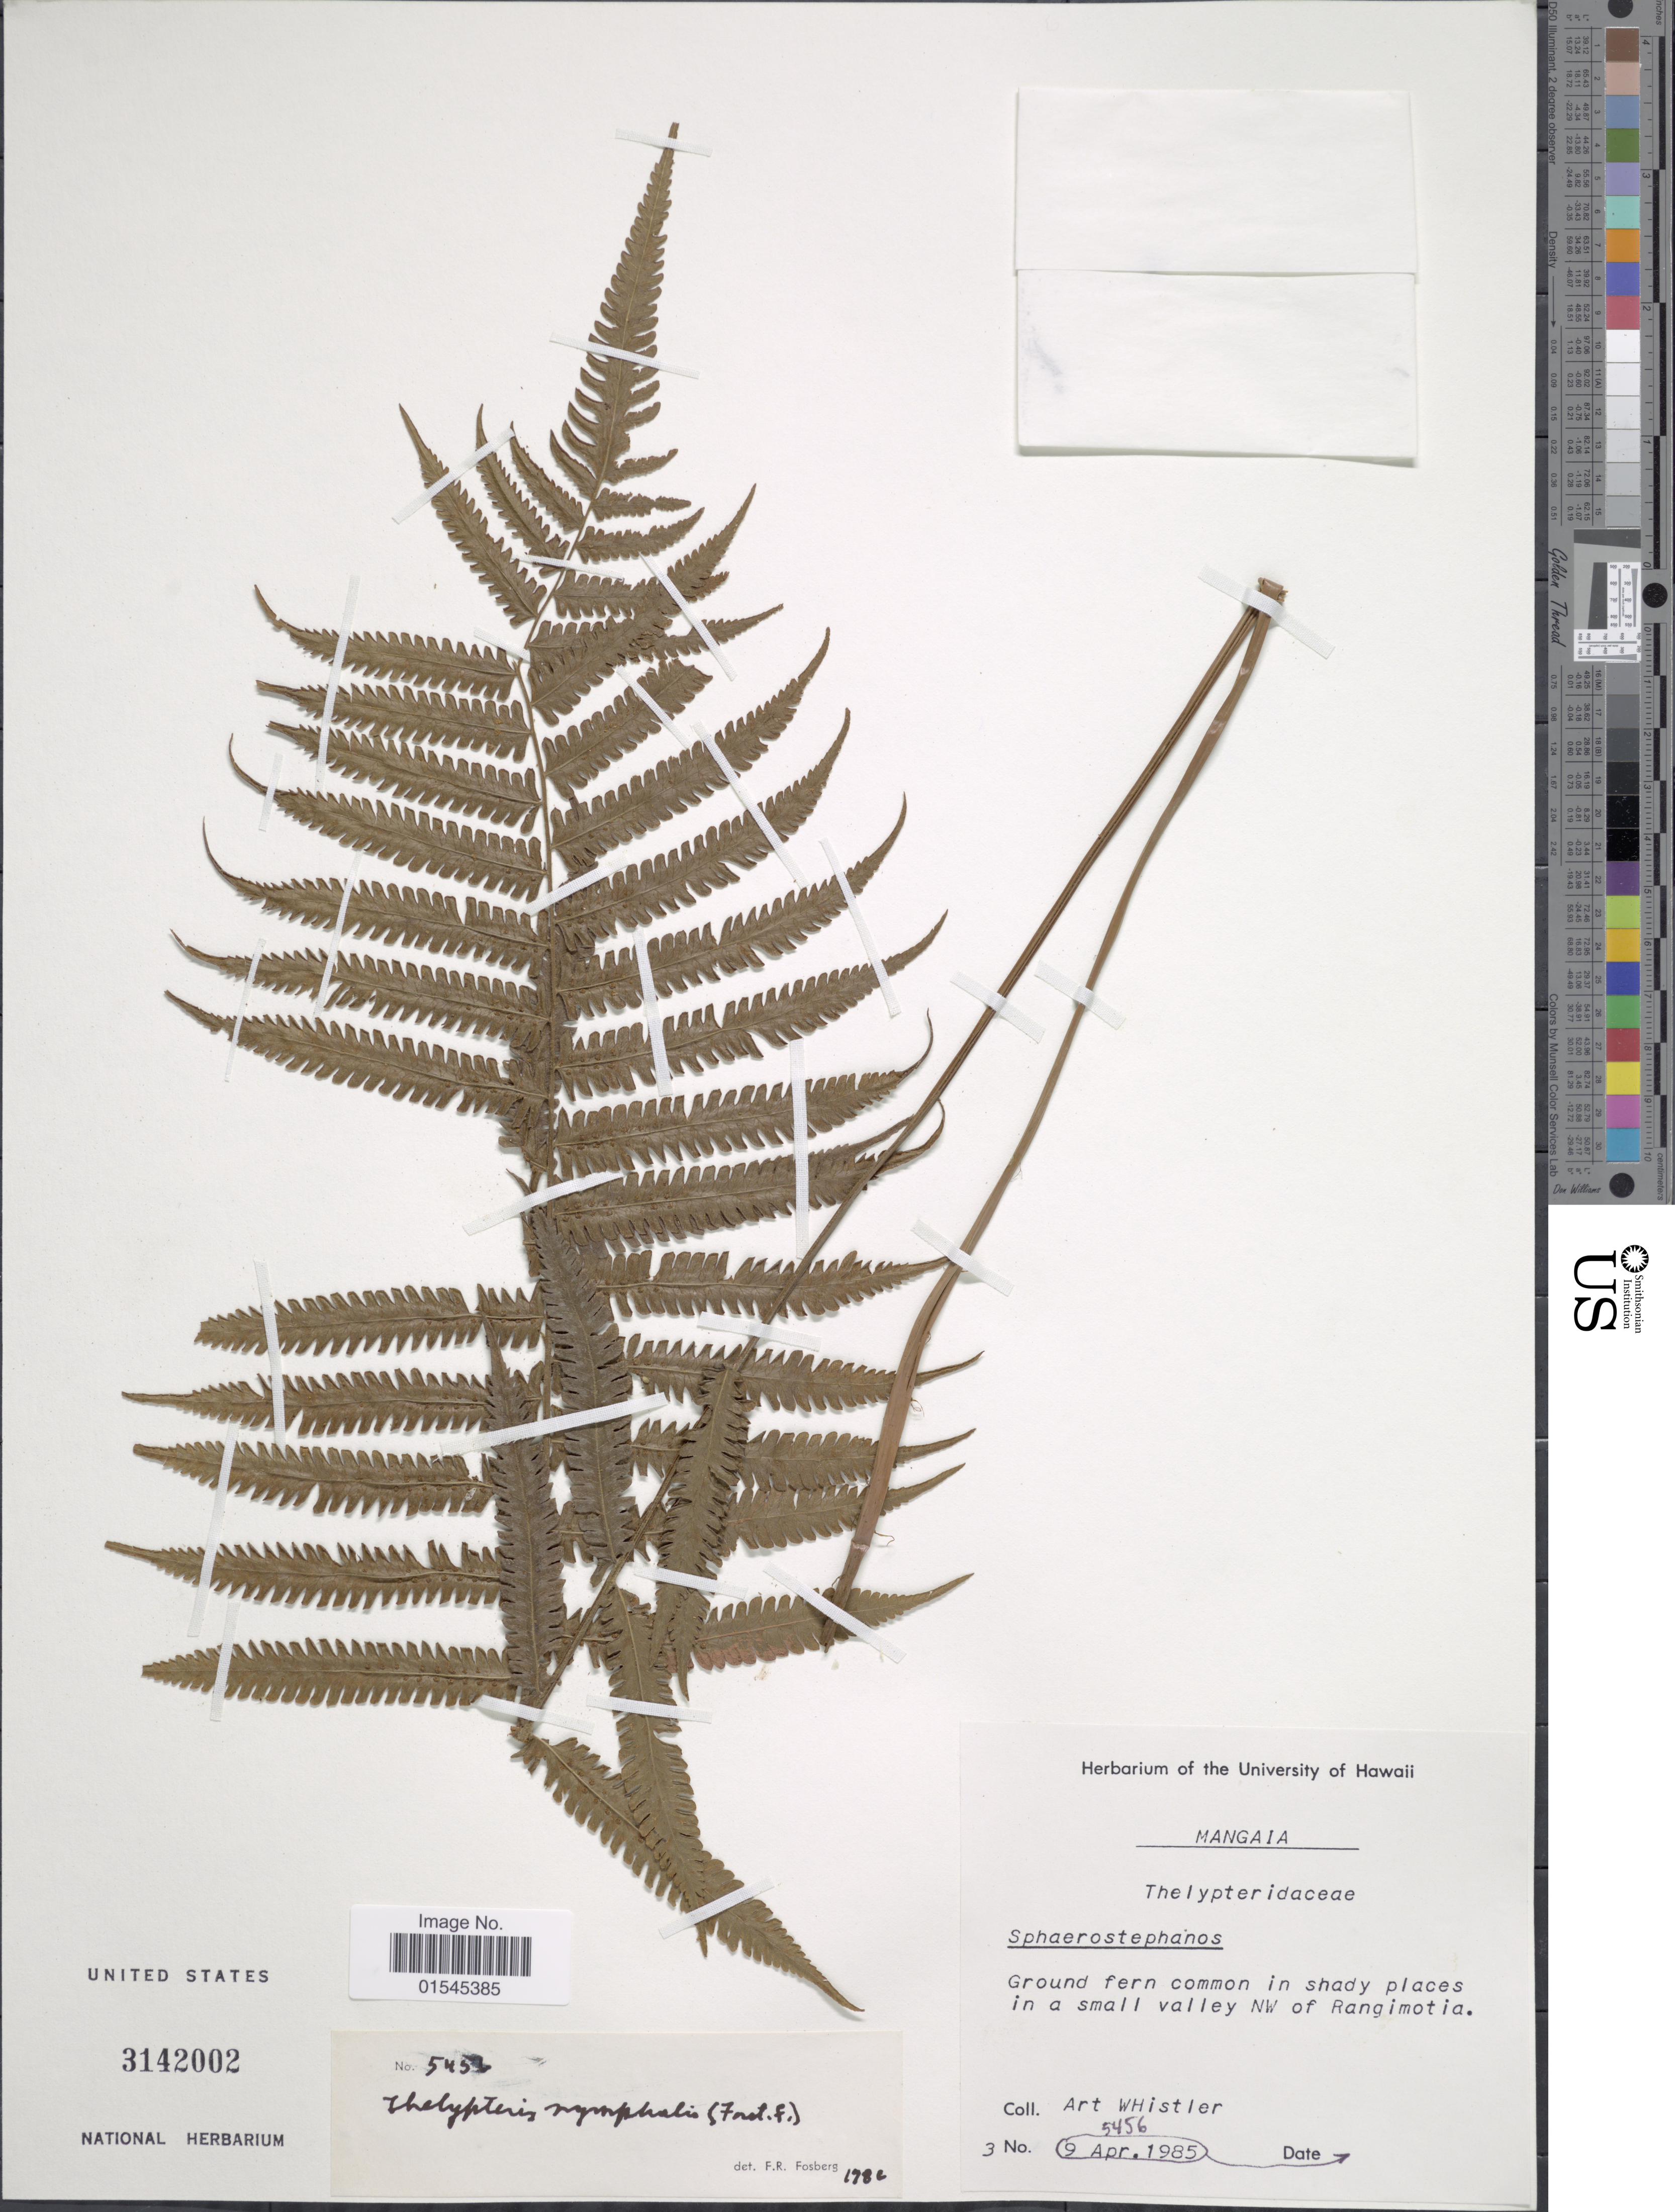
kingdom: Plantae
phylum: Tracheophyta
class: Polypodiopsida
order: Polypodiales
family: Thelypteridaceae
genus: Christella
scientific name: Christella parasitica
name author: (L.) H. Lév.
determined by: Wagner, W. L., (BOT), Smithsonian Institution - National Museum of Natural History (UNITED STATES)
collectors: A. Whistler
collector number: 5456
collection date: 1985-04-09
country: Cook Islands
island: Mangaia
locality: Shady places in a small valley NW of Rangimotia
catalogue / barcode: US 3142002